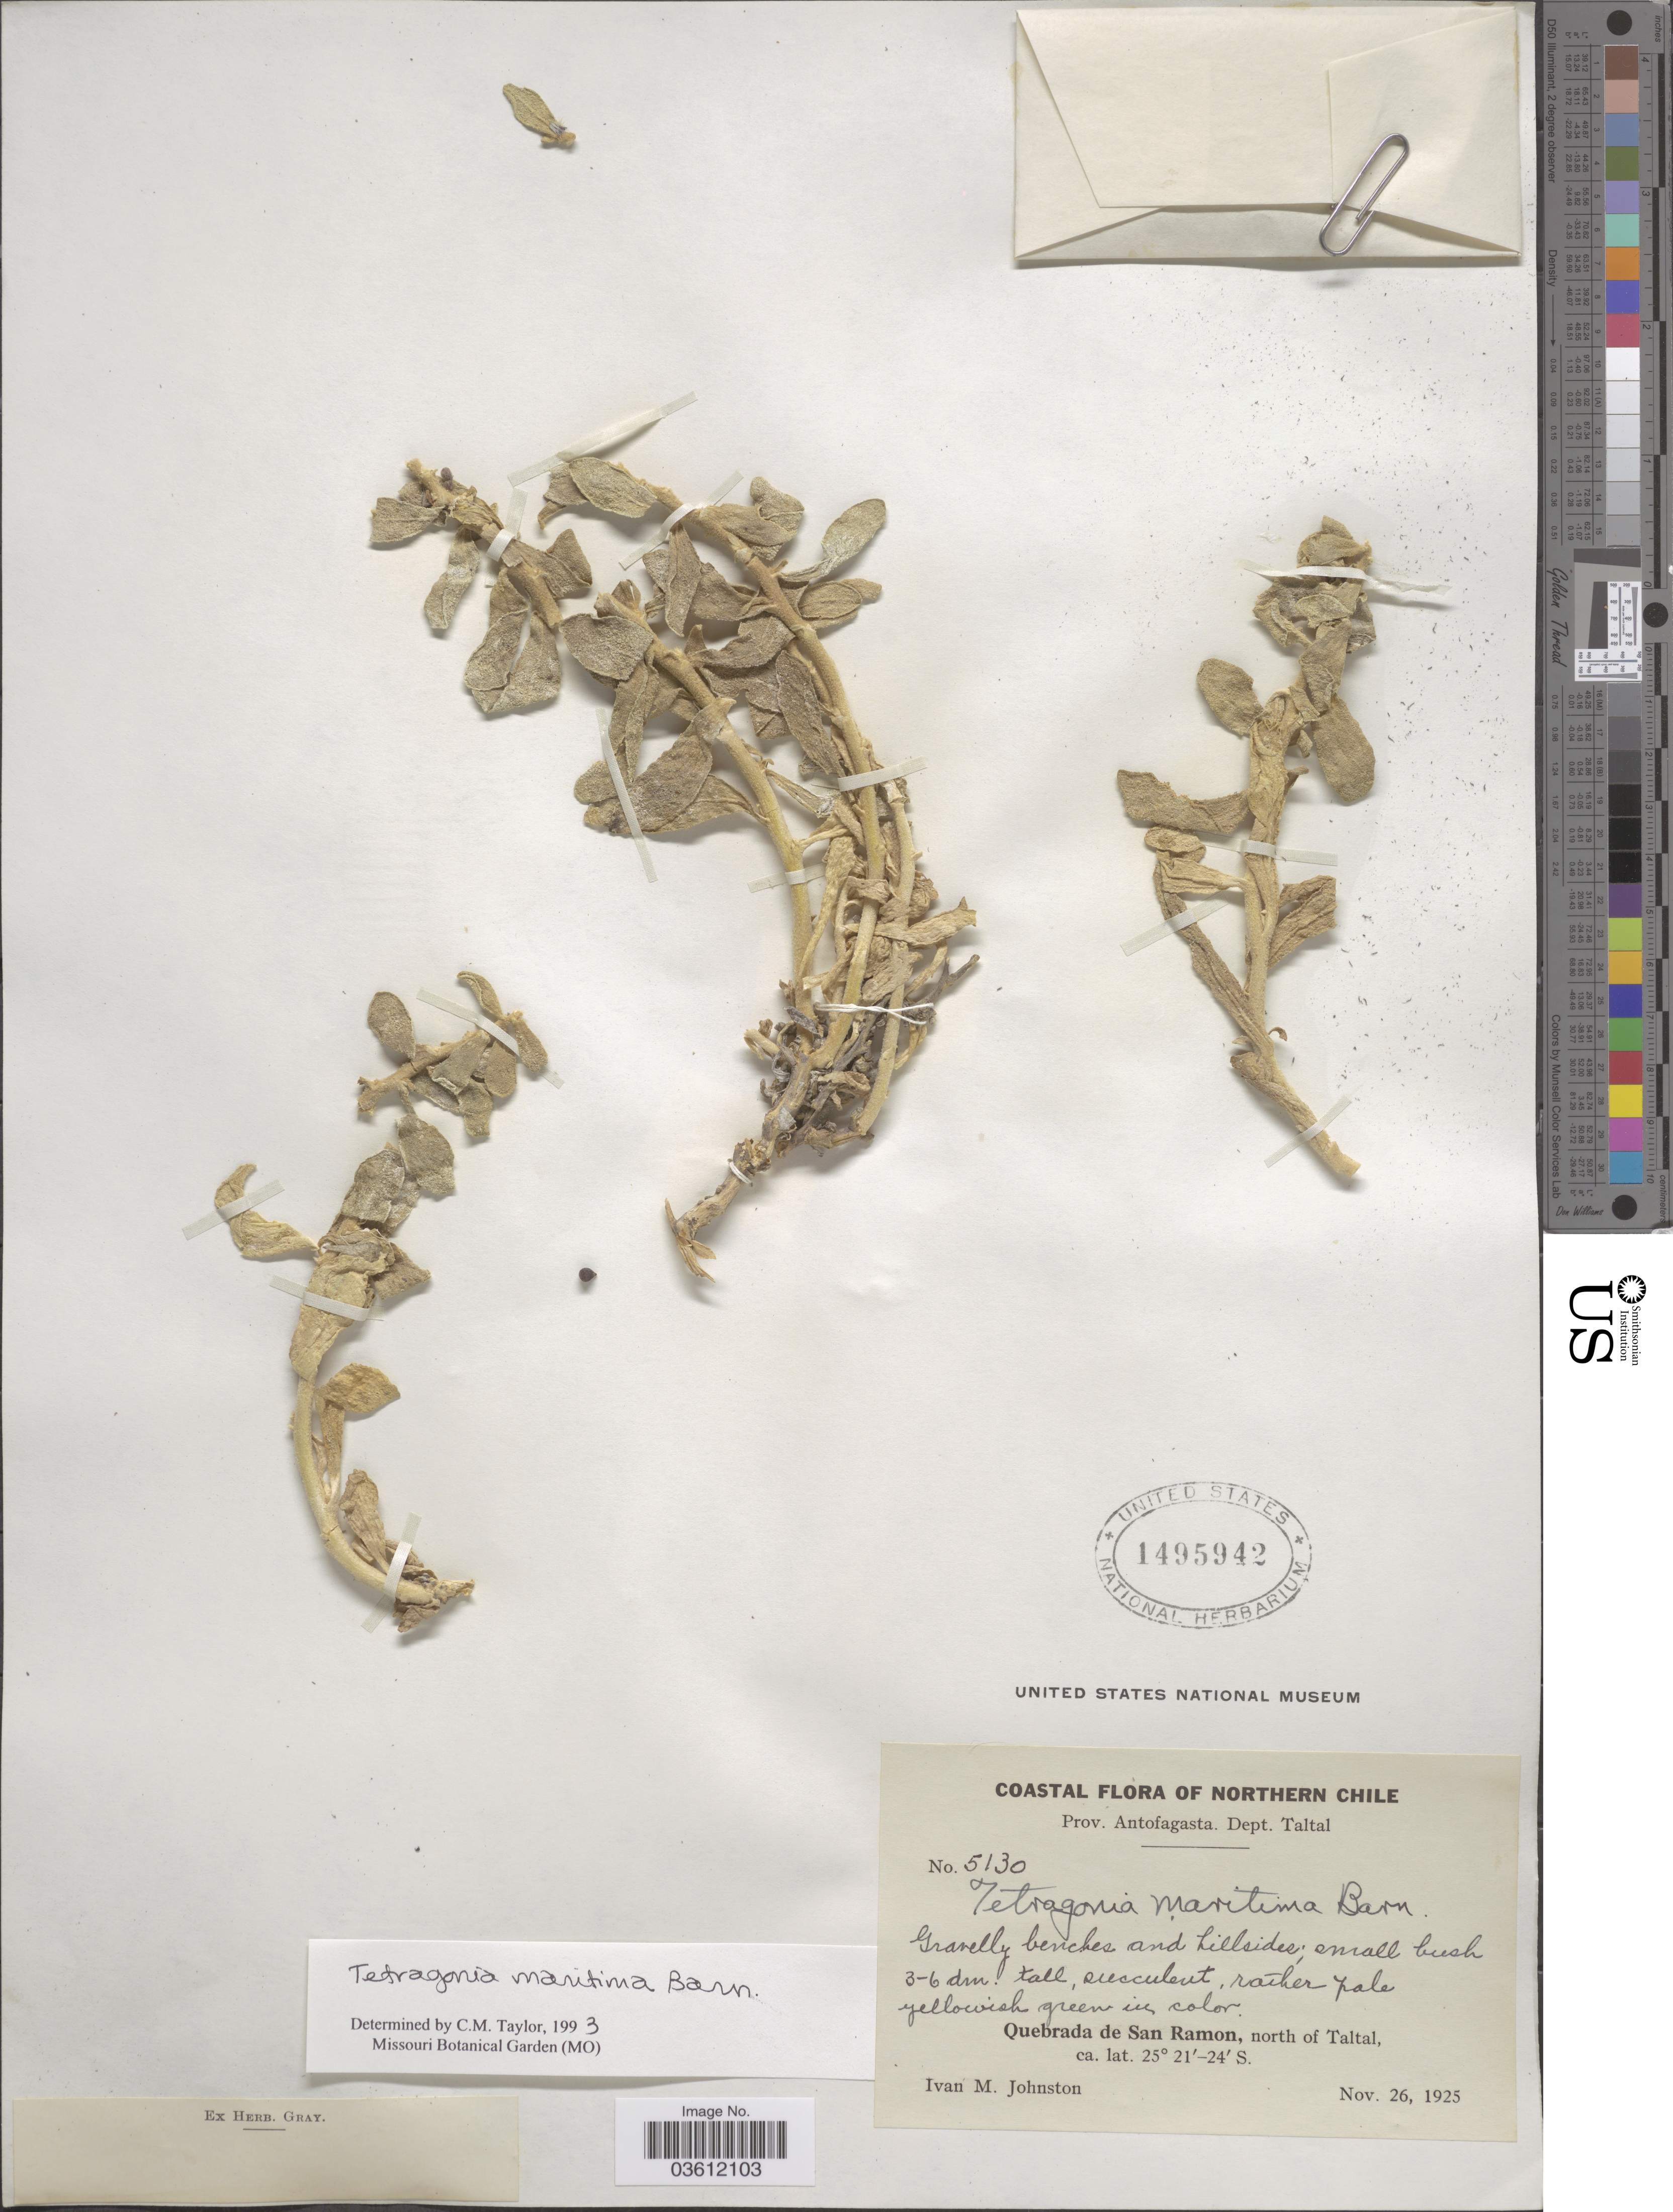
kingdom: Plantae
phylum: Tracheophyta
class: Magnoliopsida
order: Caryophyllales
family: Aizoaceae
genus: Tetragonia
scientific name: Tetragonia maritima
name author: Barnéoud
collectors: I.M. Johnston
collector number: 5130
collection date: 1925-11-26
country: Chile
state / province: Antofagasta (II)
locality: Coastal. Northern Chili. Prov. Antofagasta. Dept. Taltal. Quebrada de San Ramon, north of Taltal.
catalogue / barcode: US 1495942